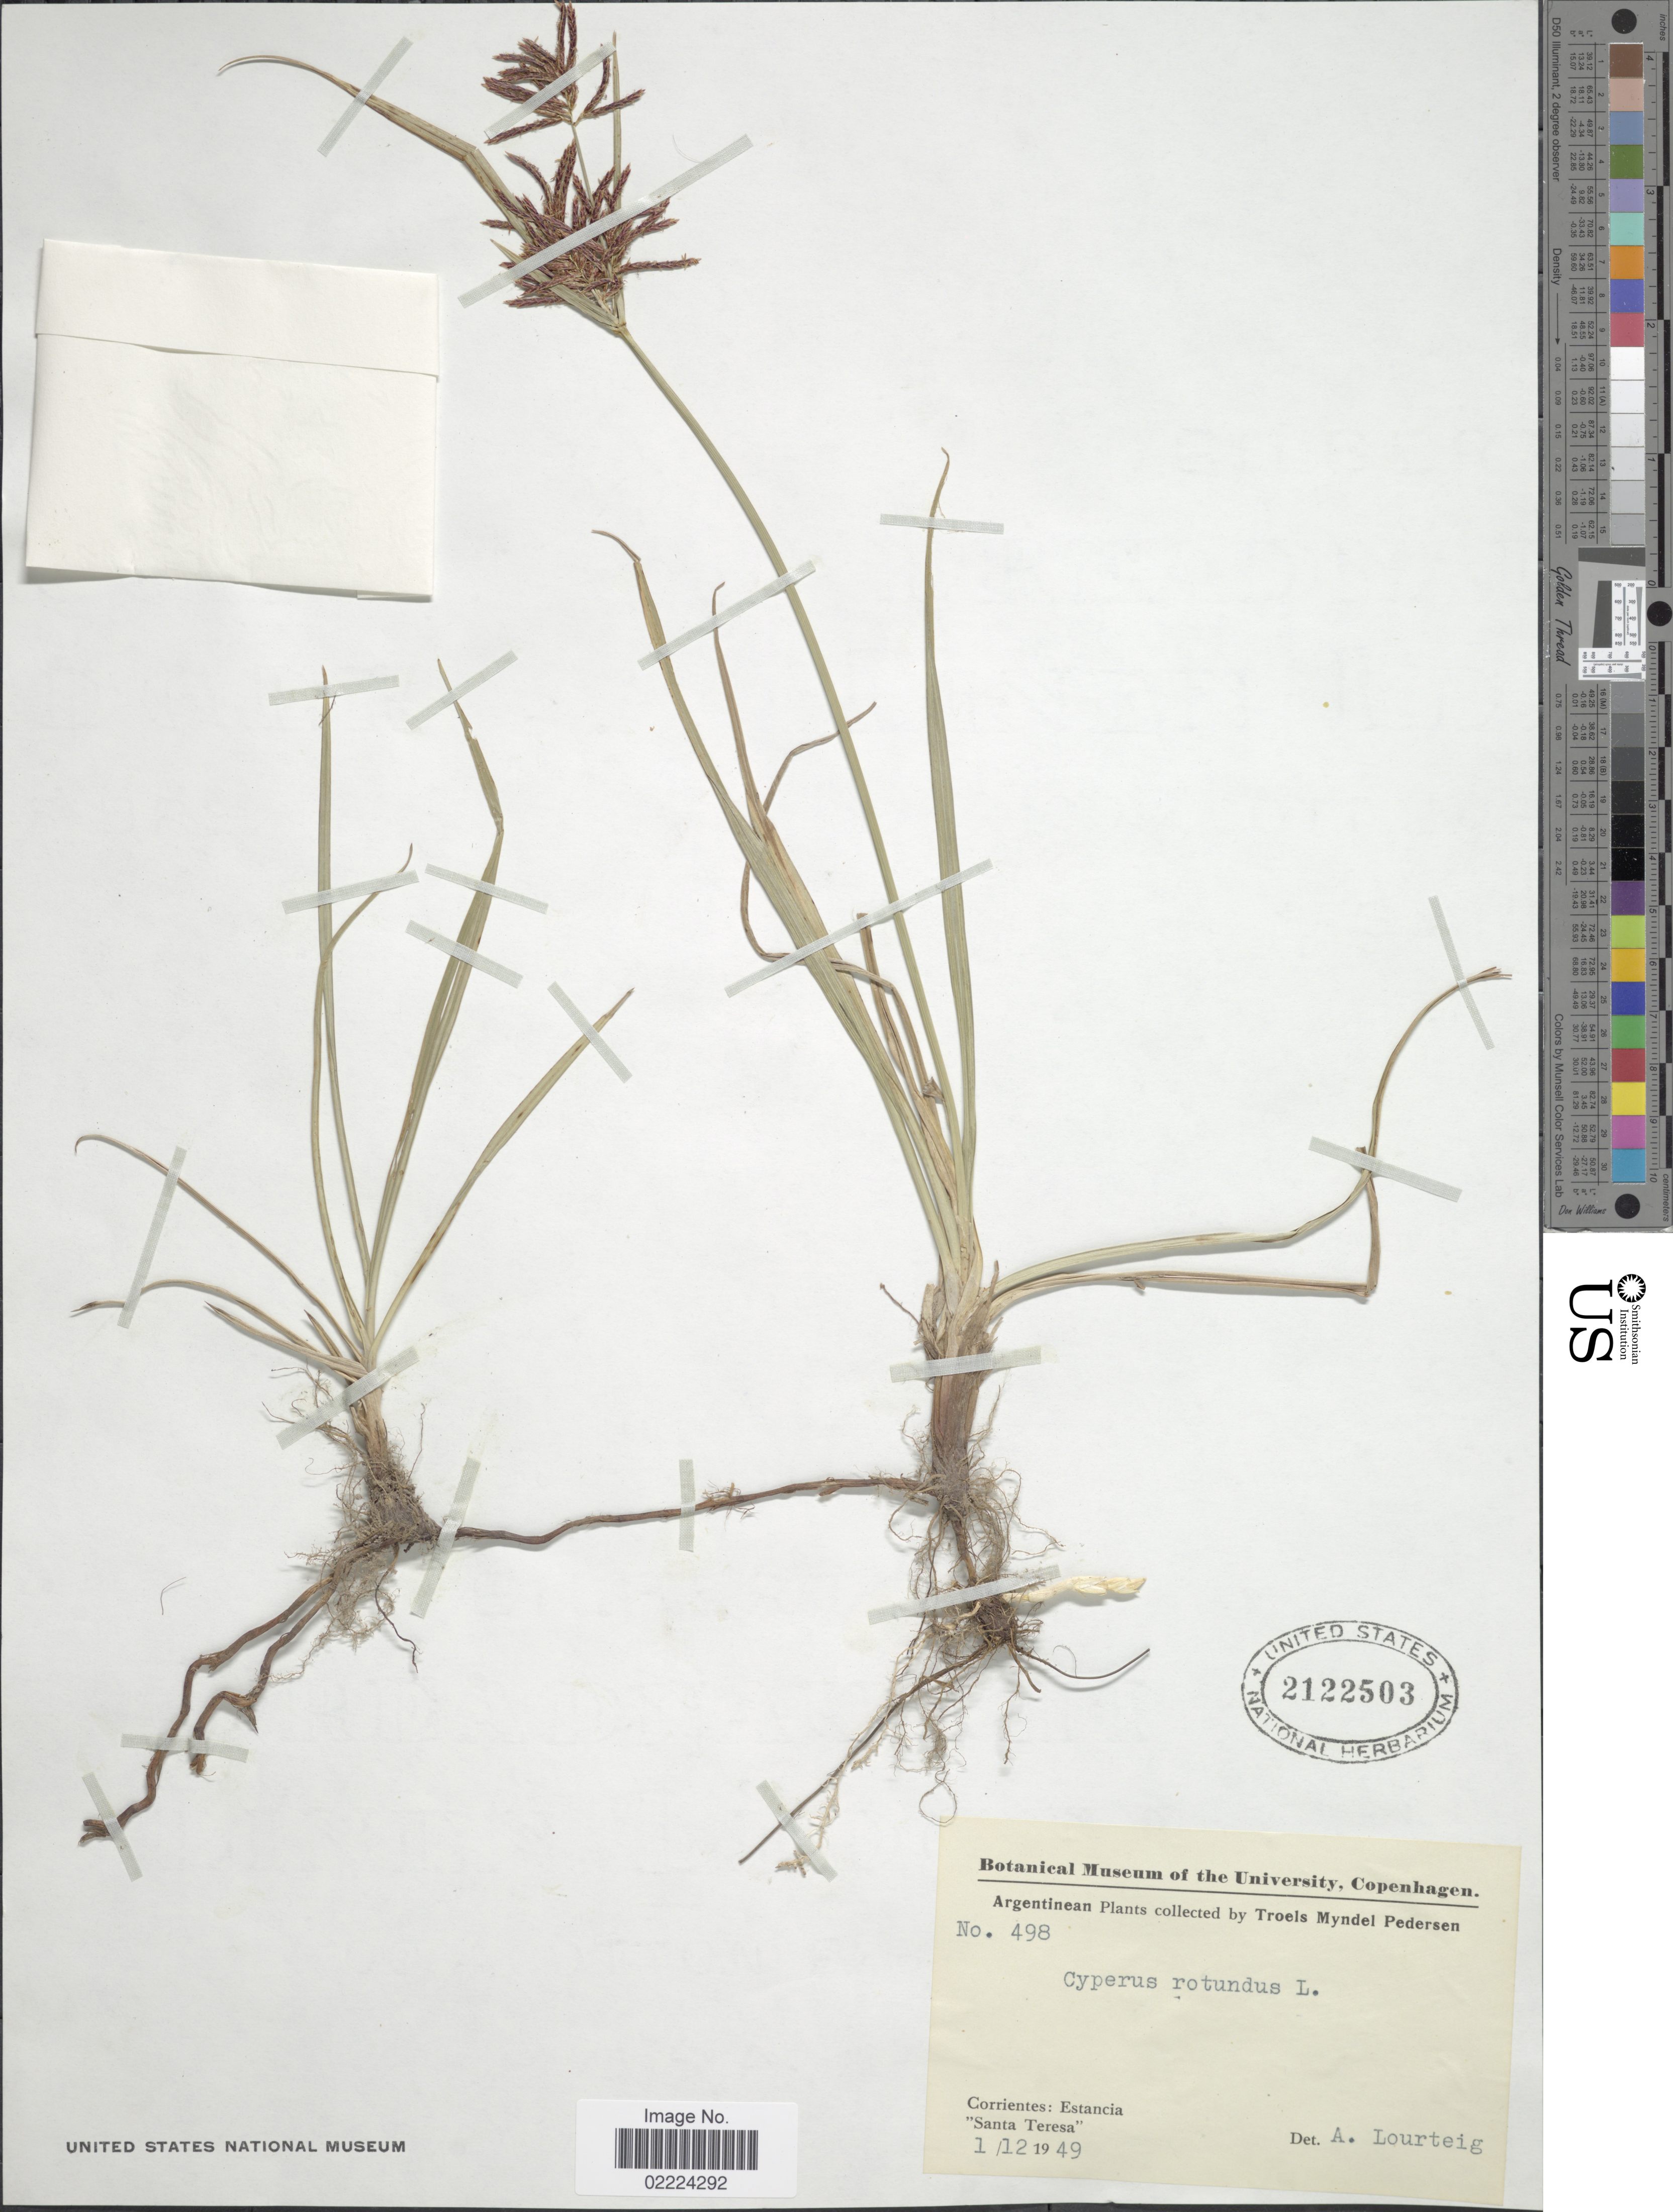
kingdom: Plantae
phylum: Tracheophyta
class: Liliopsida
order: Poales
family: Cyperaceae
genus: Cyperus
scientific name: Cyperus rotundus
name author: L.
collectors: T. Pederson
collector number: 498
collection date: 1949-12-01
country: Argentina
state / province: Corrientes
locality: Estancia, Santa Teresa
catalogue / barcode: US 2122503